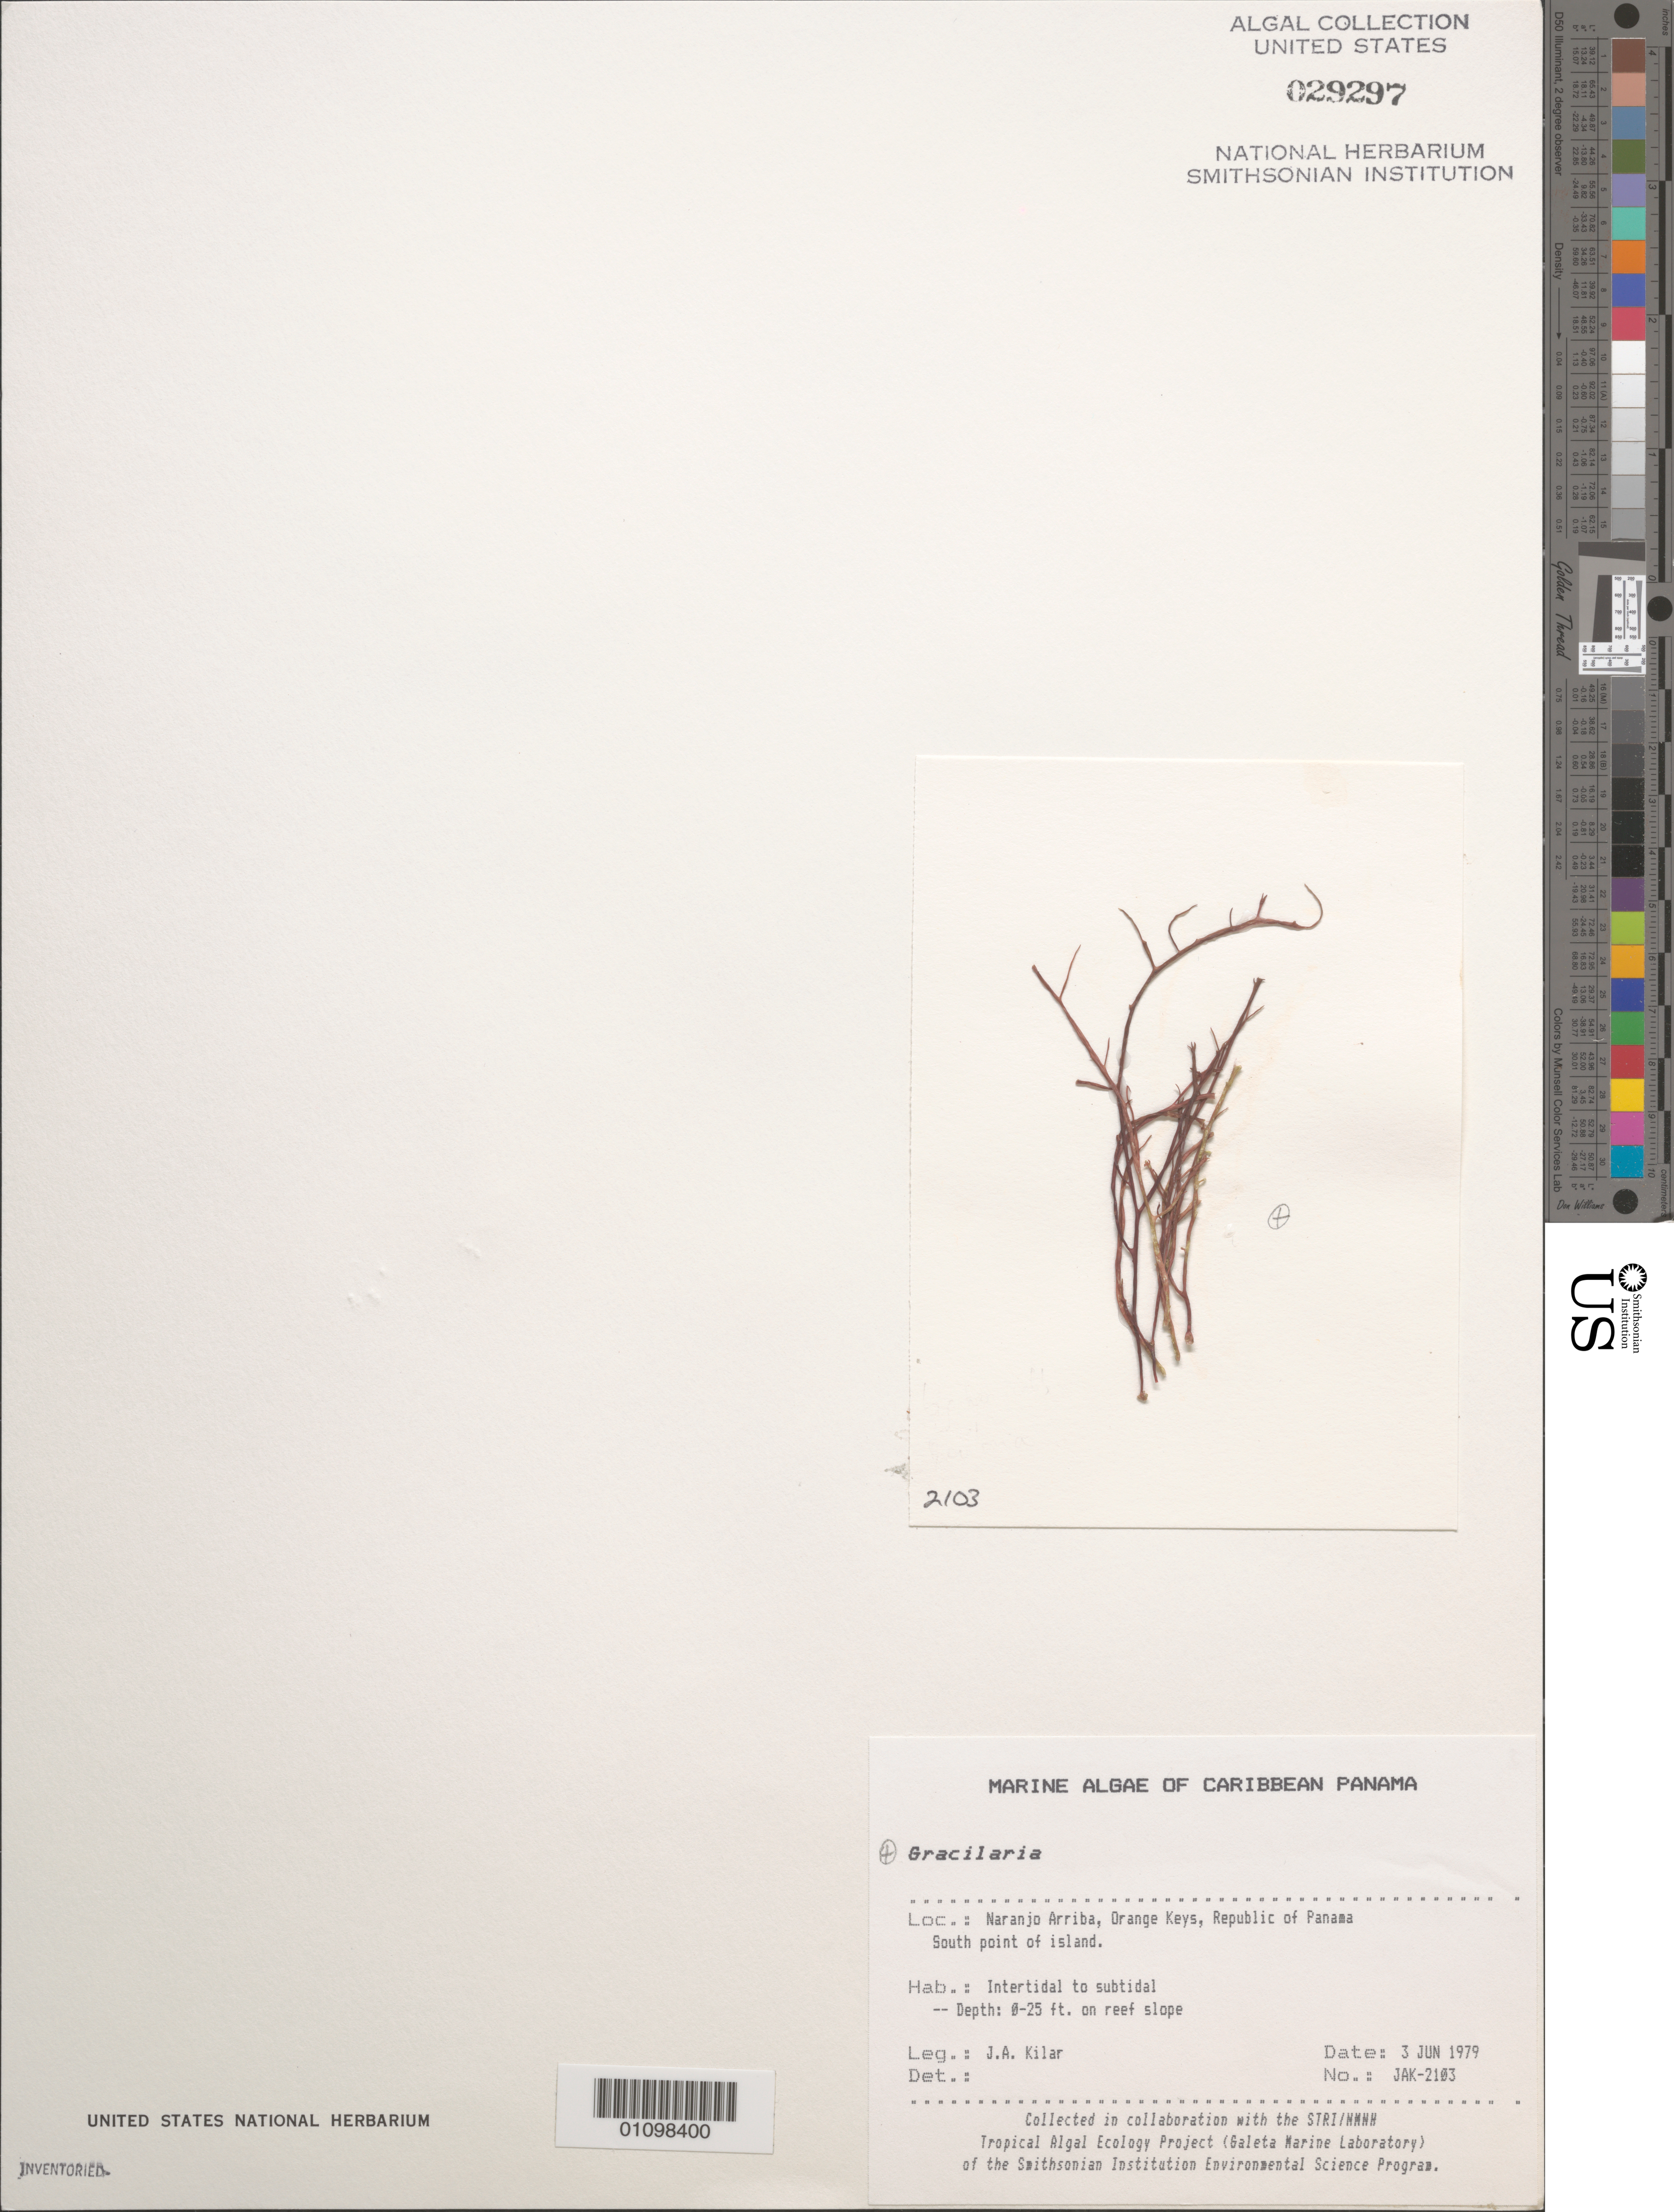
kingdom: Plantae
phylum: Rhodophyta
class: Florideophyceae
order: Gracilariales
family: Gracilariaceae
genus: Gracilaria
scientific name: Gracilaria sp.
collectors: J. A. Kilar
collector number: JAK-2103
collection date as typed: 03 Jun 1977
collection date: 1977-06-03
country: Panama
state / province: Colón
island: Naranjo Arriba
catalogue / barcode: US 29297